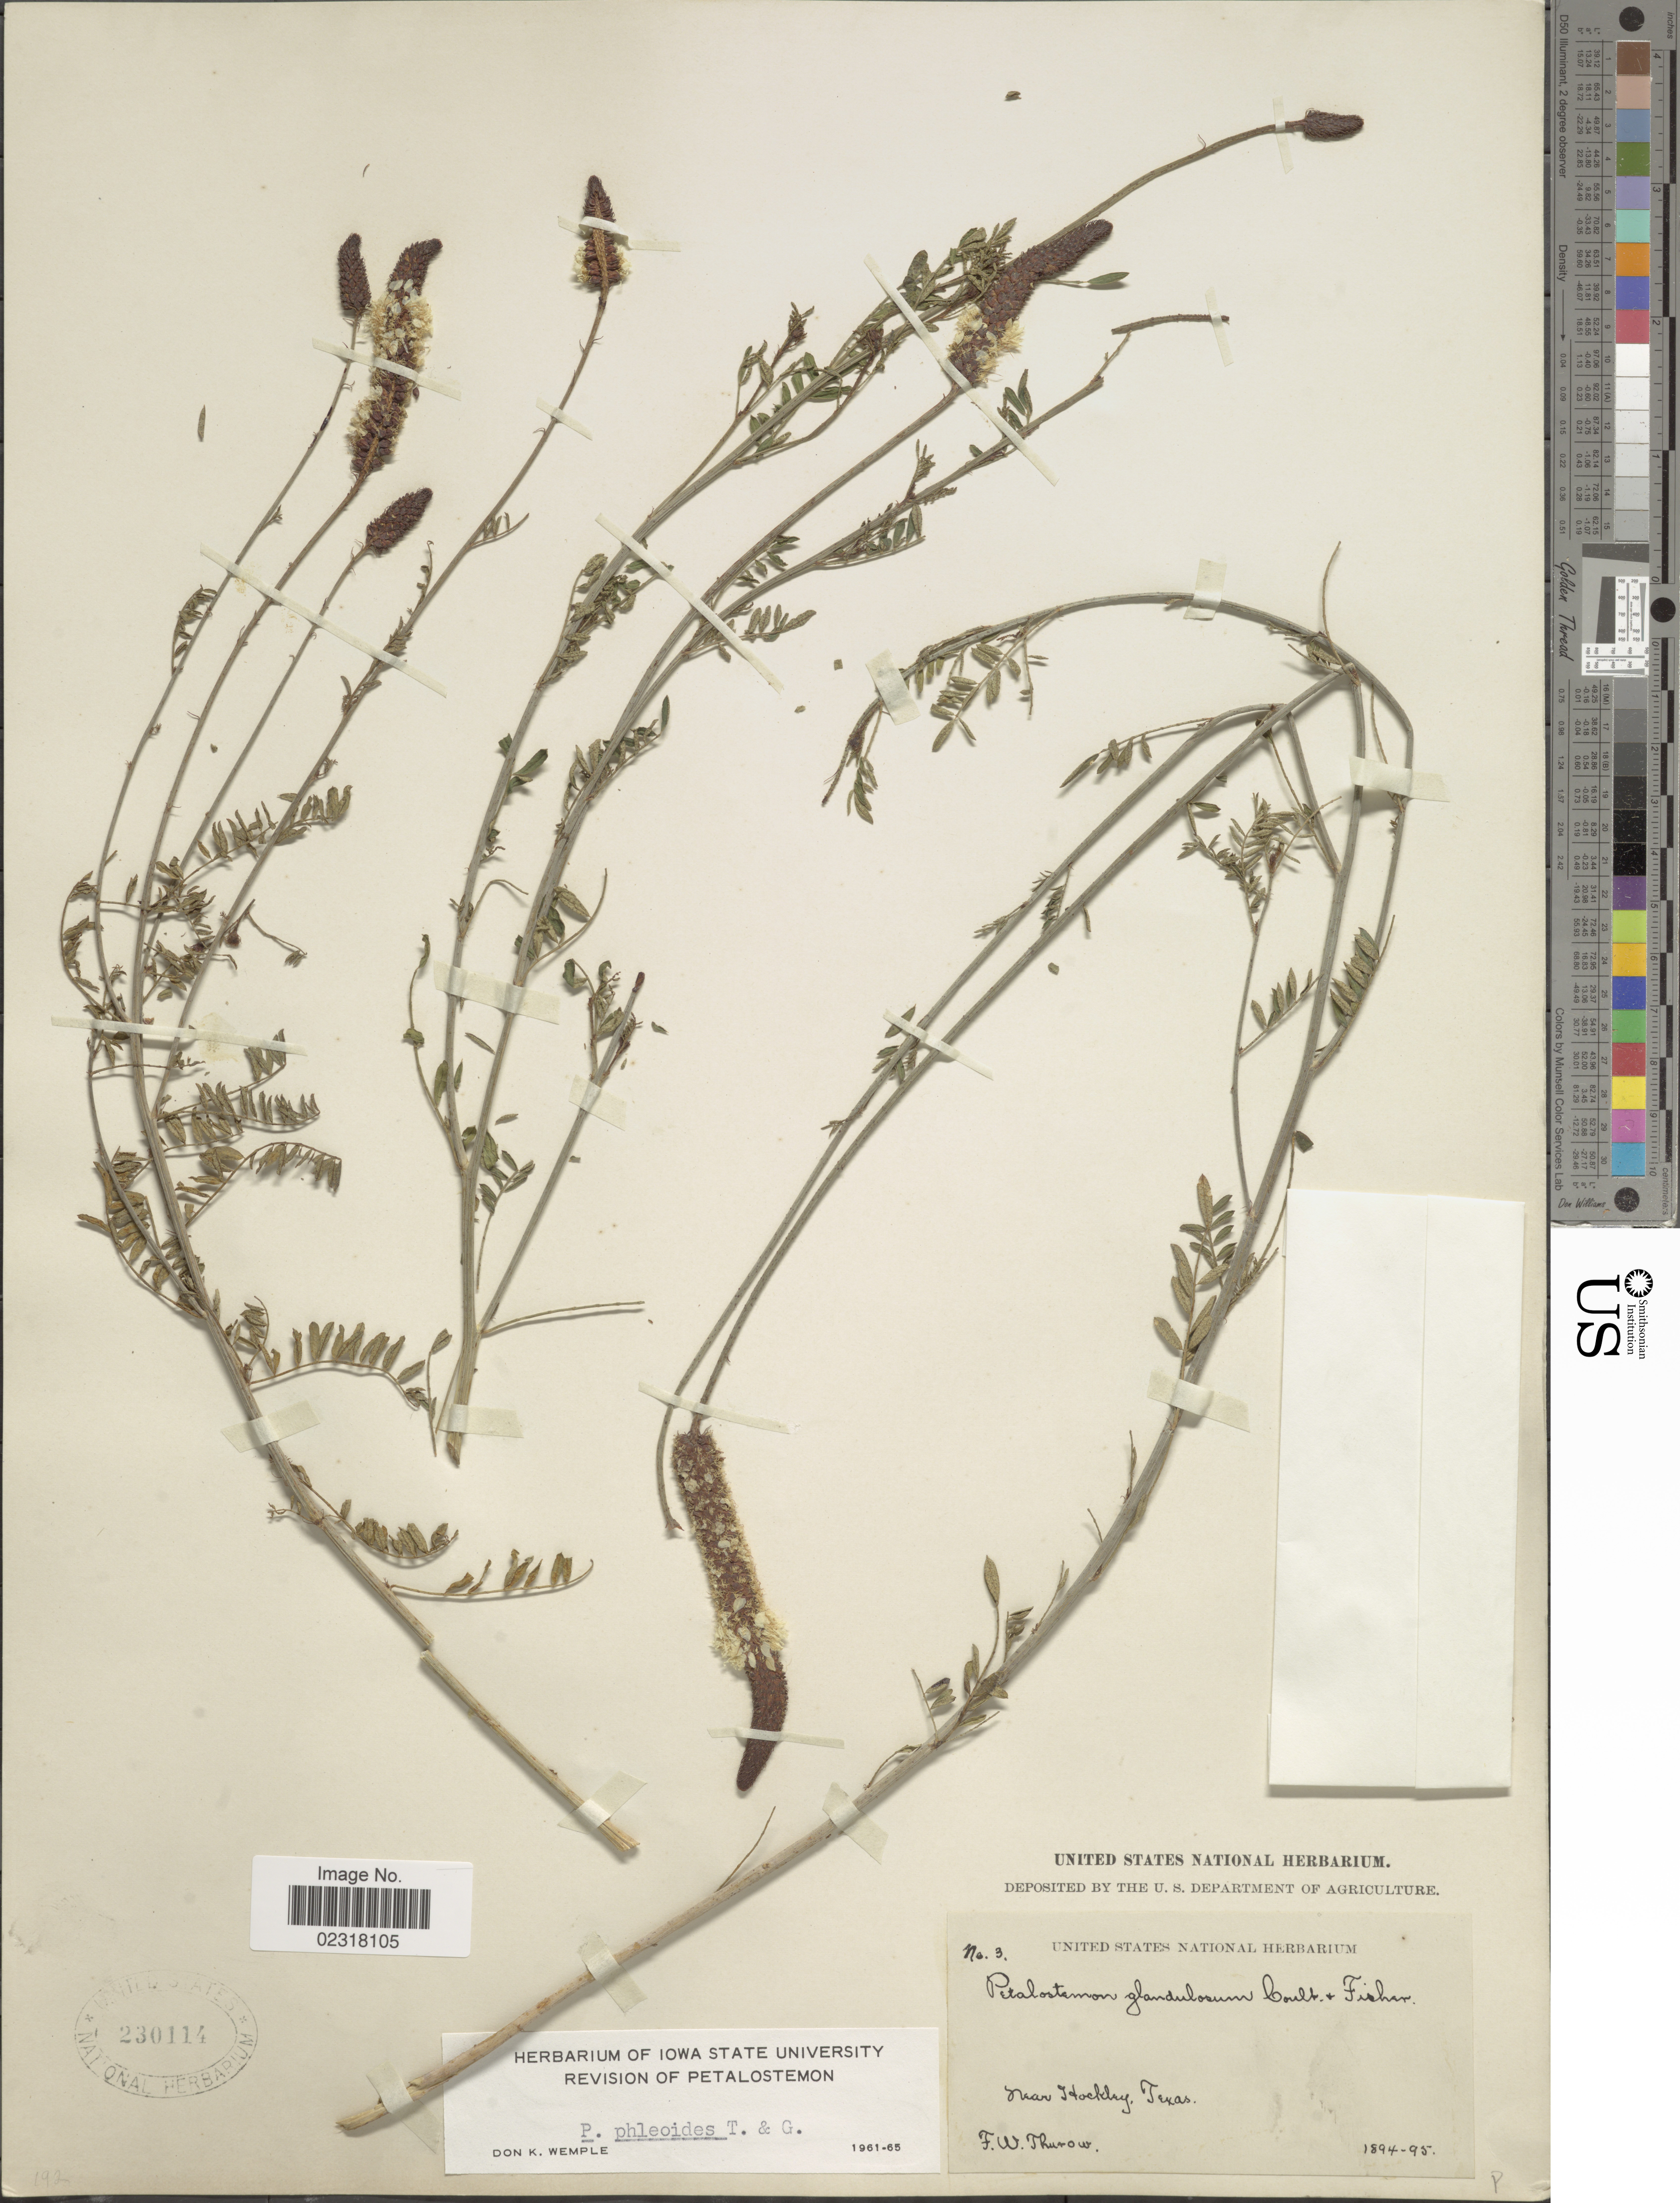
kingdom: Plantae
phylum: Tracheophyta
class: Magnoliopsida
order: Fabales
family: Fabaceae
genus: Dalea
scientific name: Dalea phleoides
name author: (Torr. & A. Gray) Shinners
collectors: F. W. Thurow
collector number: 3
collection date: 1894/1895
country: United States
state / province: Texas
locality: Near Hockley.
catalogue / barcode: US 230114